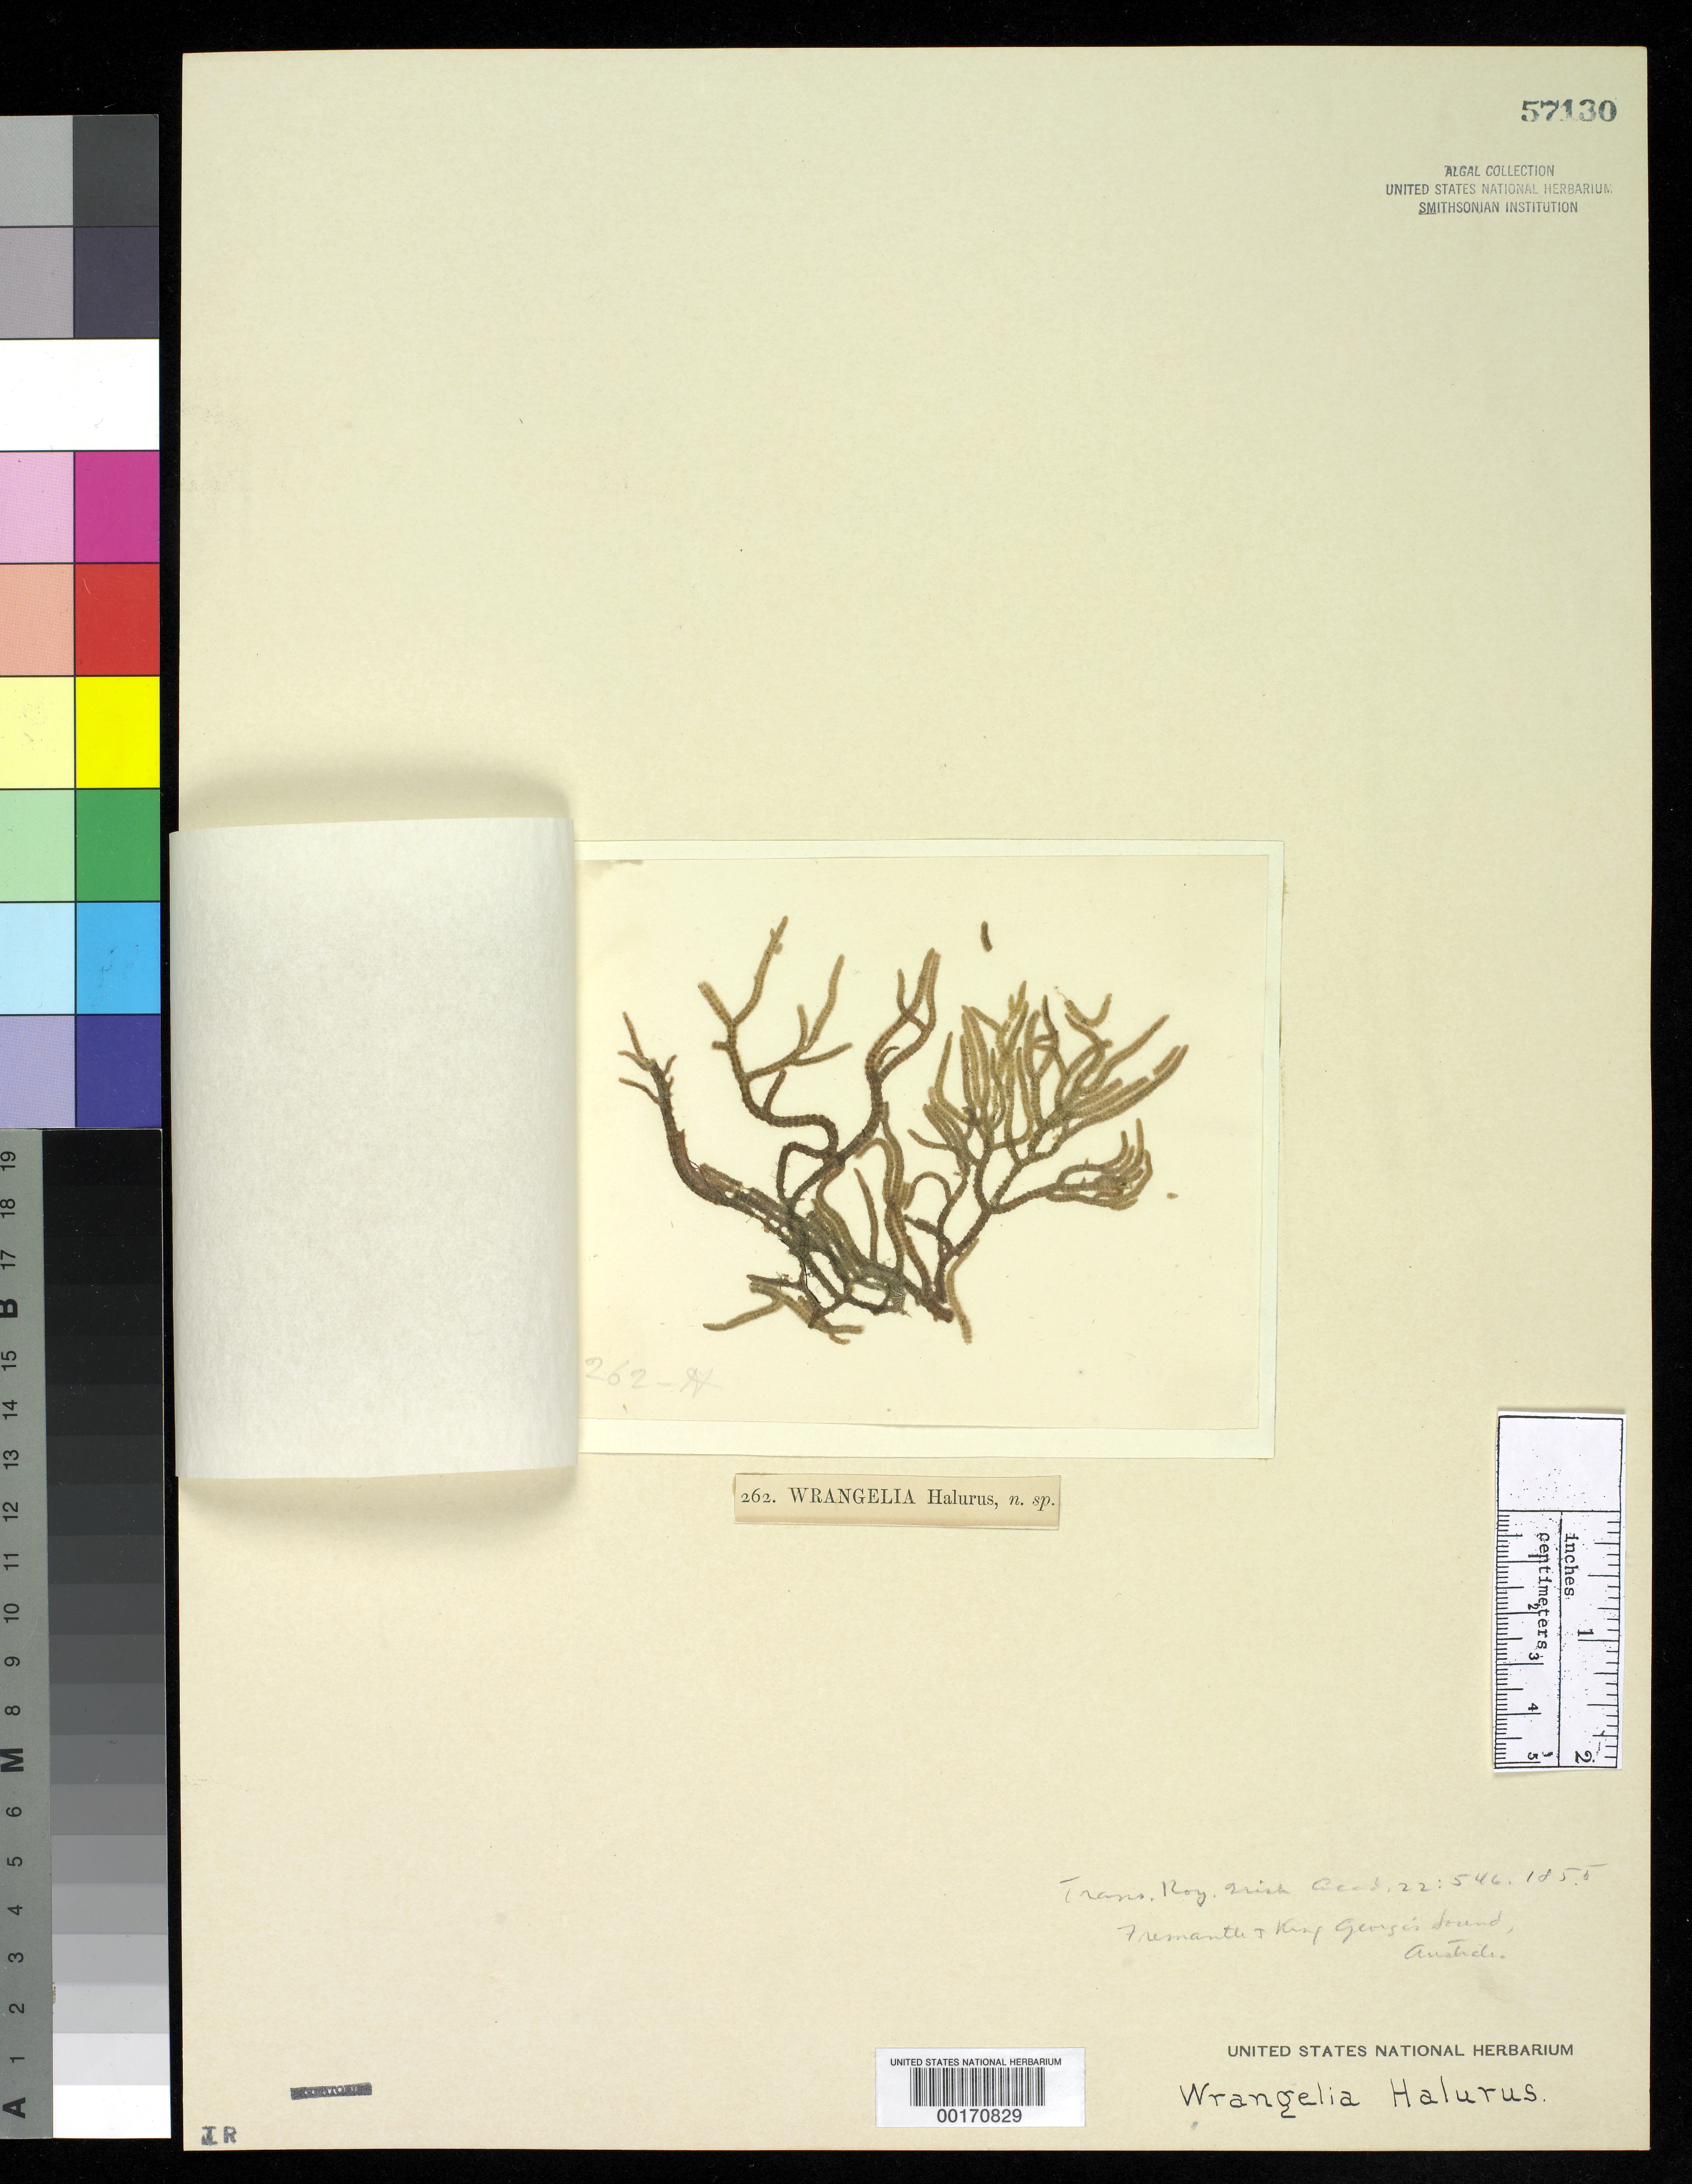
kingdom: Plantae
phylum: Rhodophyta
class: Florideophyceae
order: Ceramiales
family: Wrangeliaceae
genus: Wrangelia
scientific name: Wrangelia halurus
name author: Harv.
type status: Isotype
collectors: W. Harvey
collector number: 262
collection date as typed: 1854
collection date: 1854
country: Australia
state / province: Western Australia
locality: Fremantle and King George Sound.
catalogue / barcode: US 57130